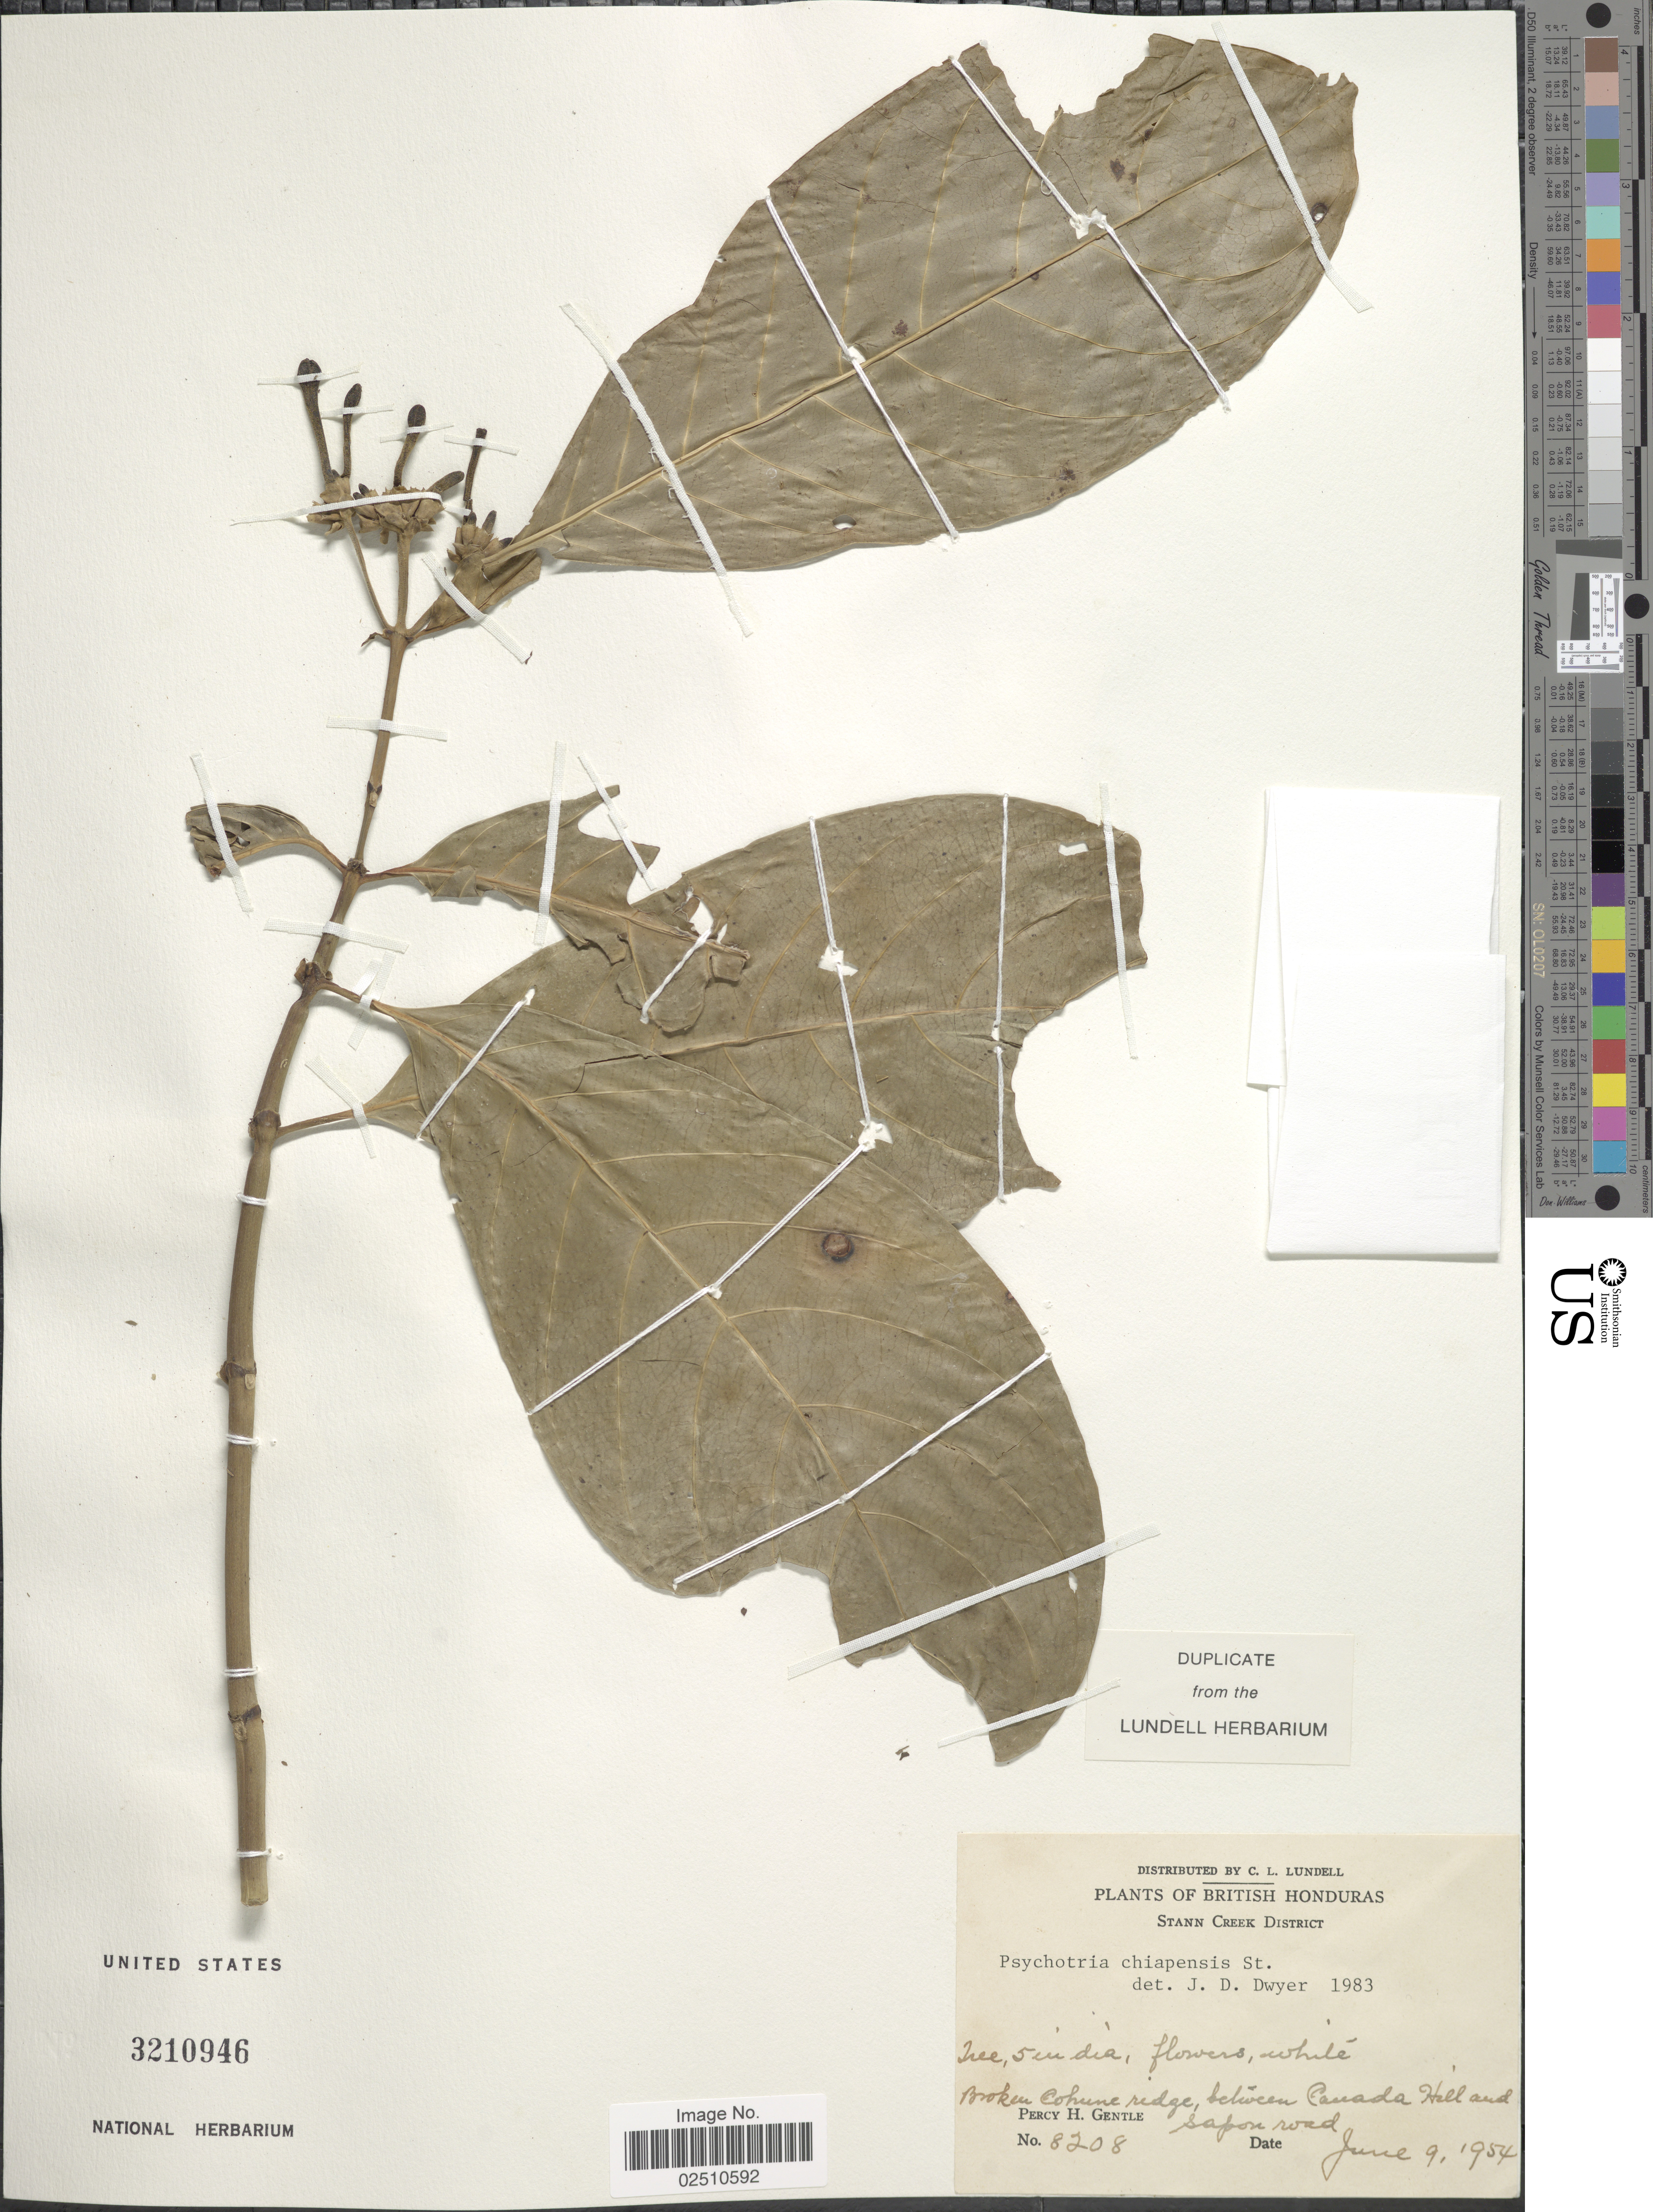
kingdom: Plantae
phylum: Tracheophyta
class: Magnoliopsida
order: Gentianales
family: Rubiaceae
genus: Psychotria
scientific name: Psychotria chiapensis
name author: Standl.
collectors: P. H. Gentle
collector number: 8208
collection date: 1954-06-09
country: Belize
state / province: Stann Creek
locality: British Honduras, Broken Cohune ridge, between Canada Hill and Sapon road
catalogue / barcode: US 3210946